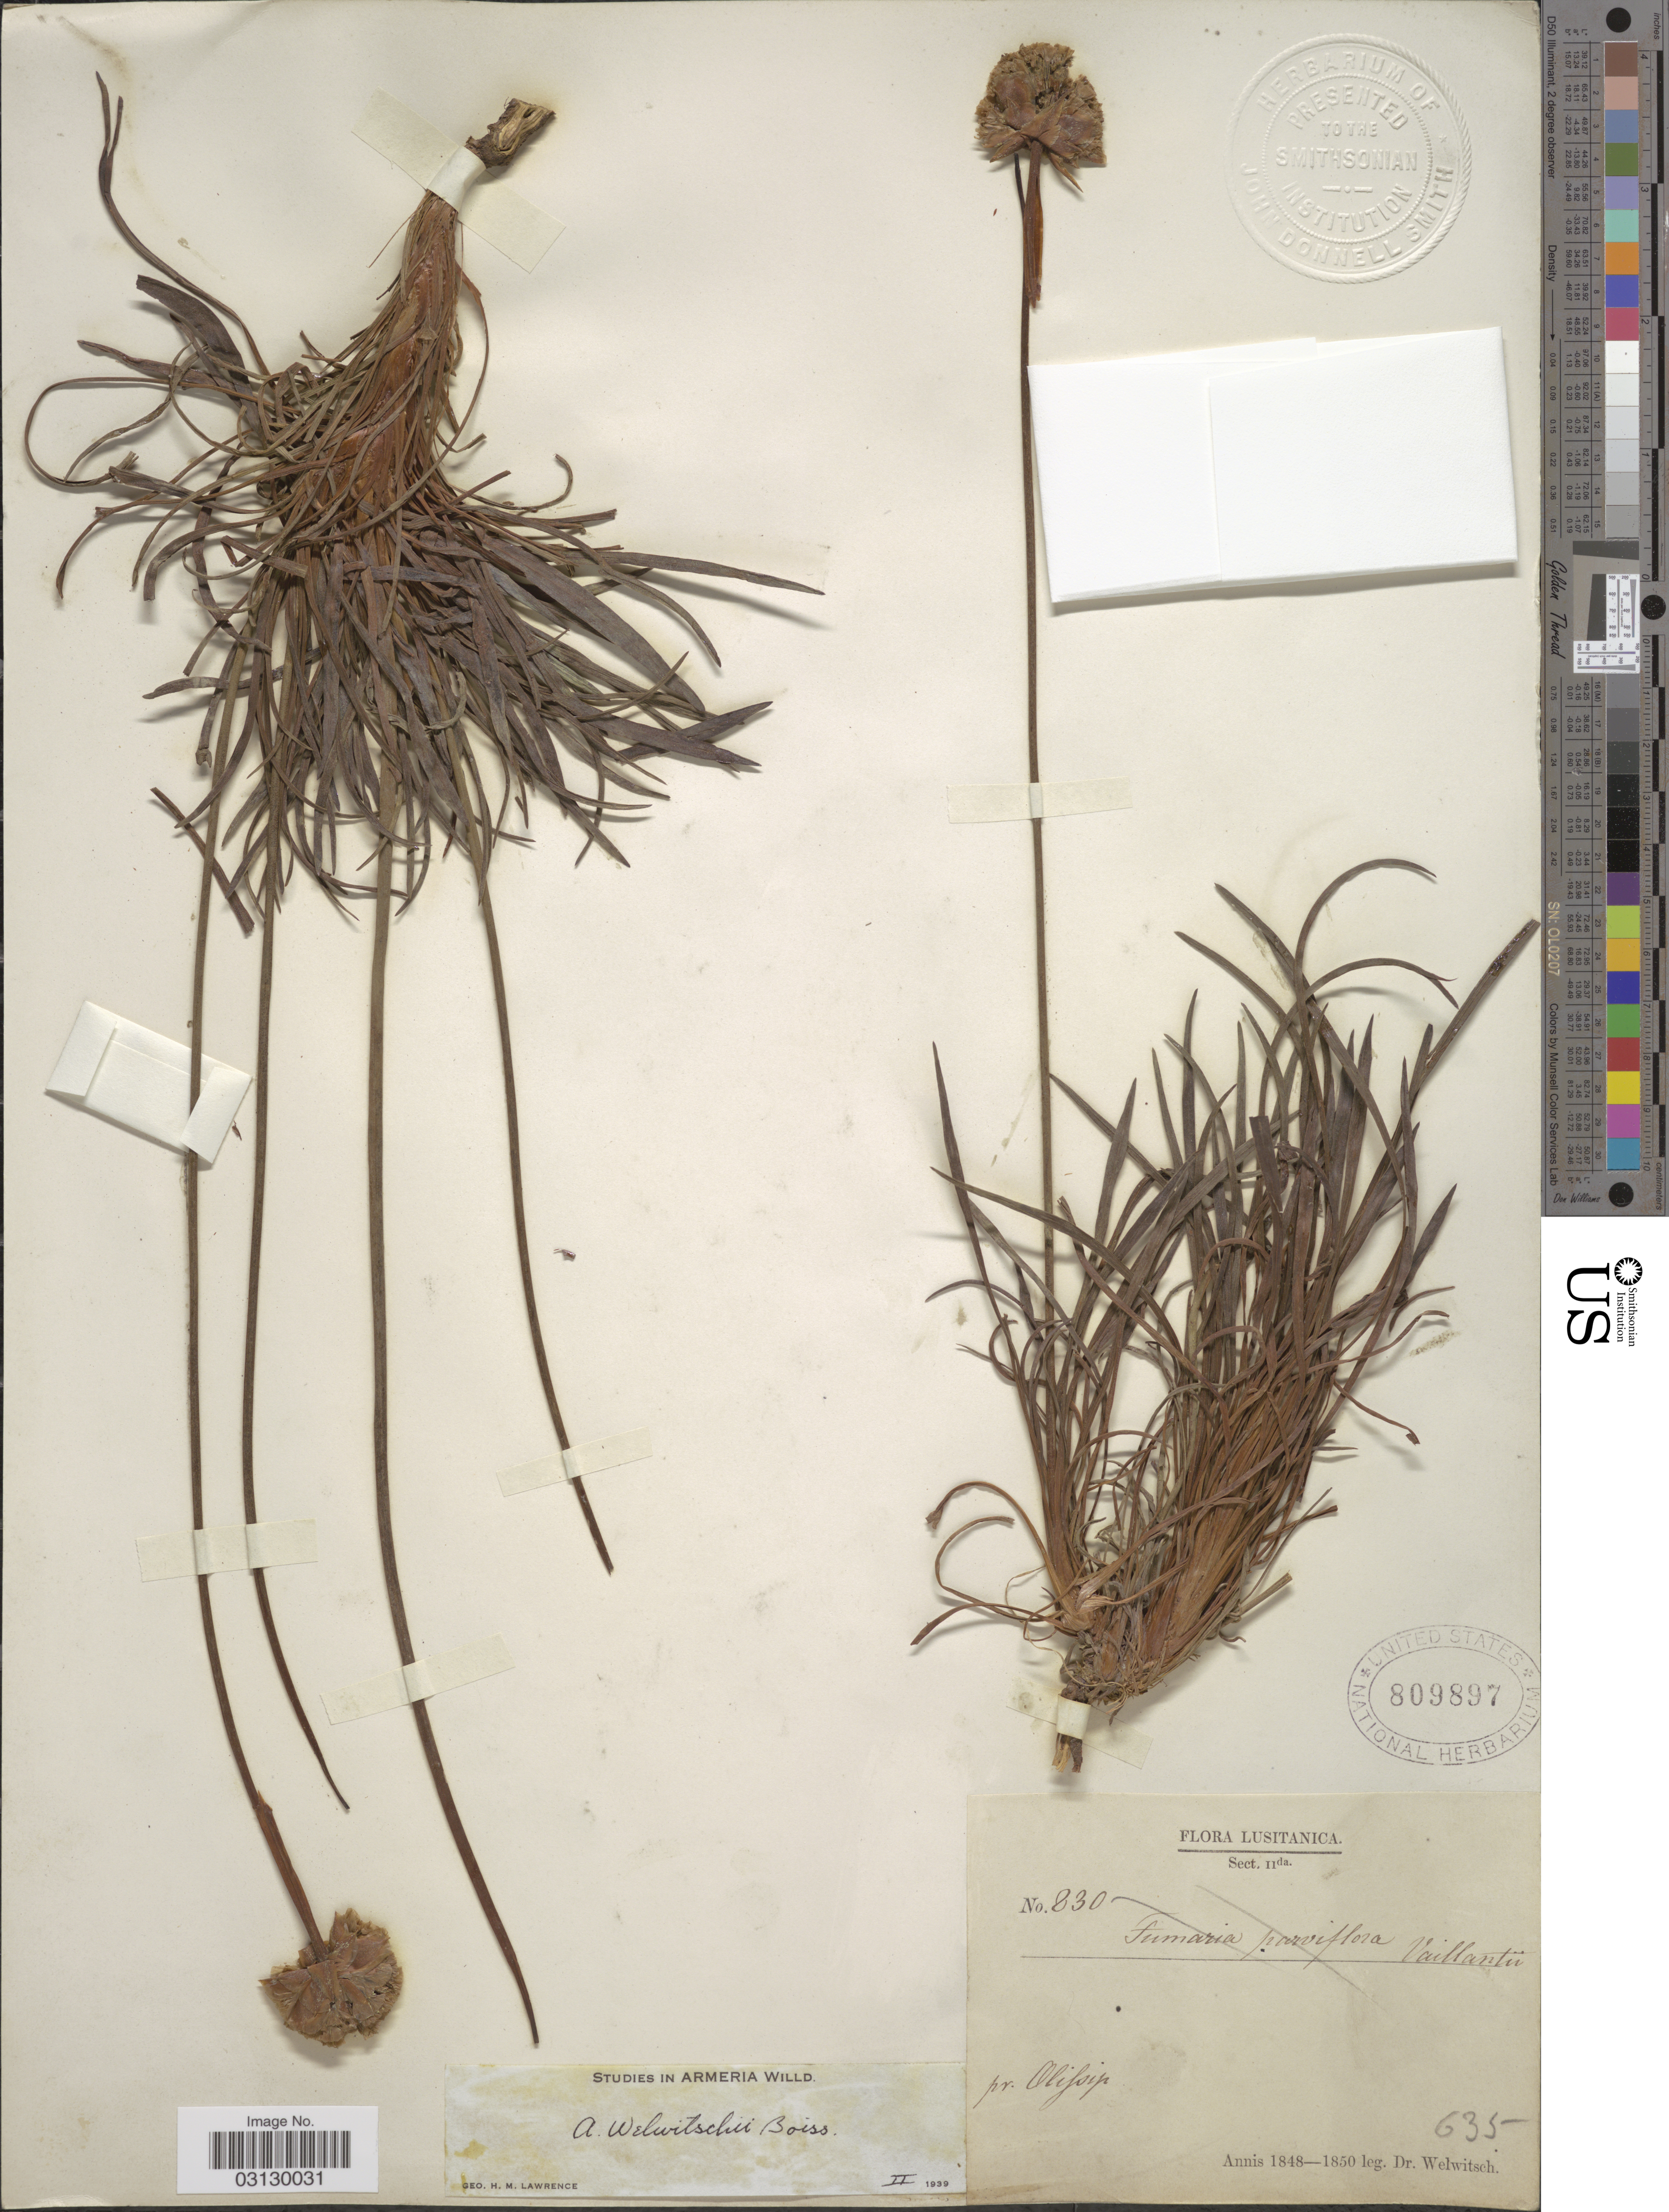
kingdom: Plantae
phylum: Tracheophyta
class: Magnoliopsida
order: Caryophyllales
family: Plumbaginaceae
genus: Armeria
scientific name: Armeria welwitschii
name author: Boiss.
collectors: -. Welwitsch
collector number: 830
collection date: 1848/1850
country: Portugal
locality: Lusitanica, pr. Olissip.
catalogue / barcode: US 809897